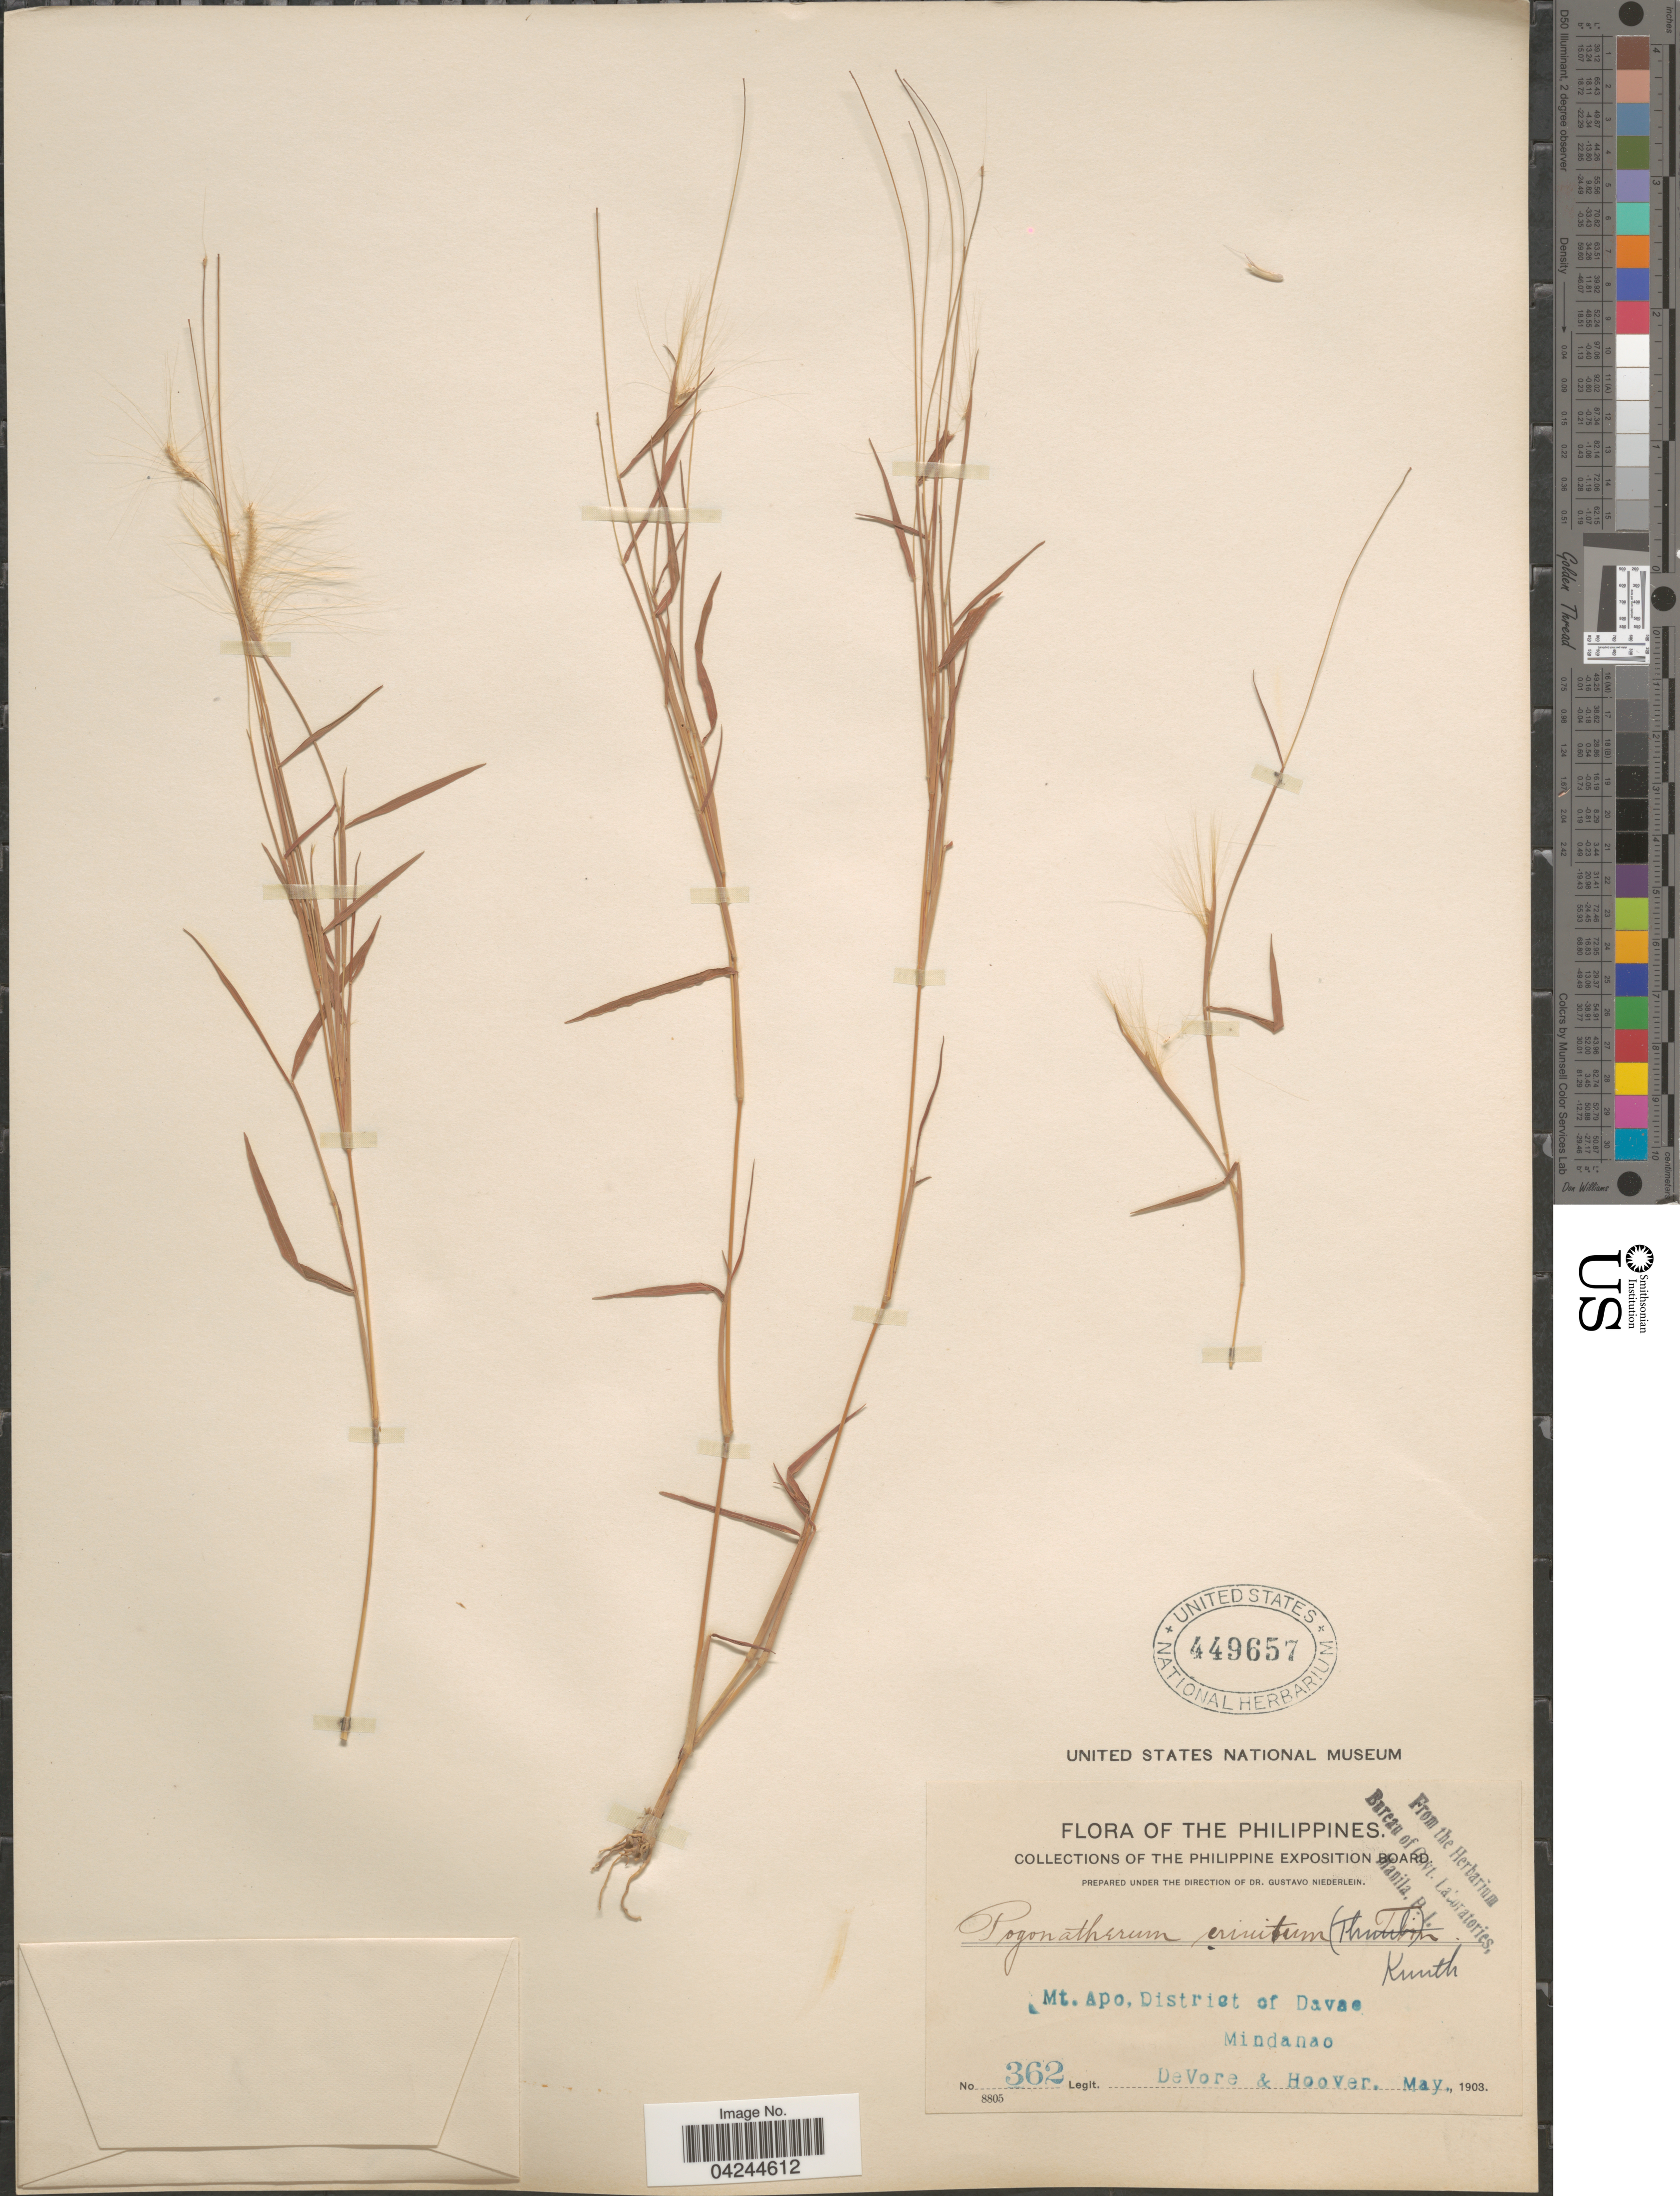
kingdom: Plantae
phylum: Tracheophyta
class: Liliopsida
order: Poales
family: Poaceae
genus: Pogonatherum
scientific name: Pogonatherum crinitum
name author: (Thunb.) Kunth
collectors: B. F. DeVore & -- Hoover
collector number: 362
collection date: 1903-05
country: Philippines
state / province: Davao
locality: Mt. Apo, District of Davao. Mindanao.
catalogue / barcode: US 449657